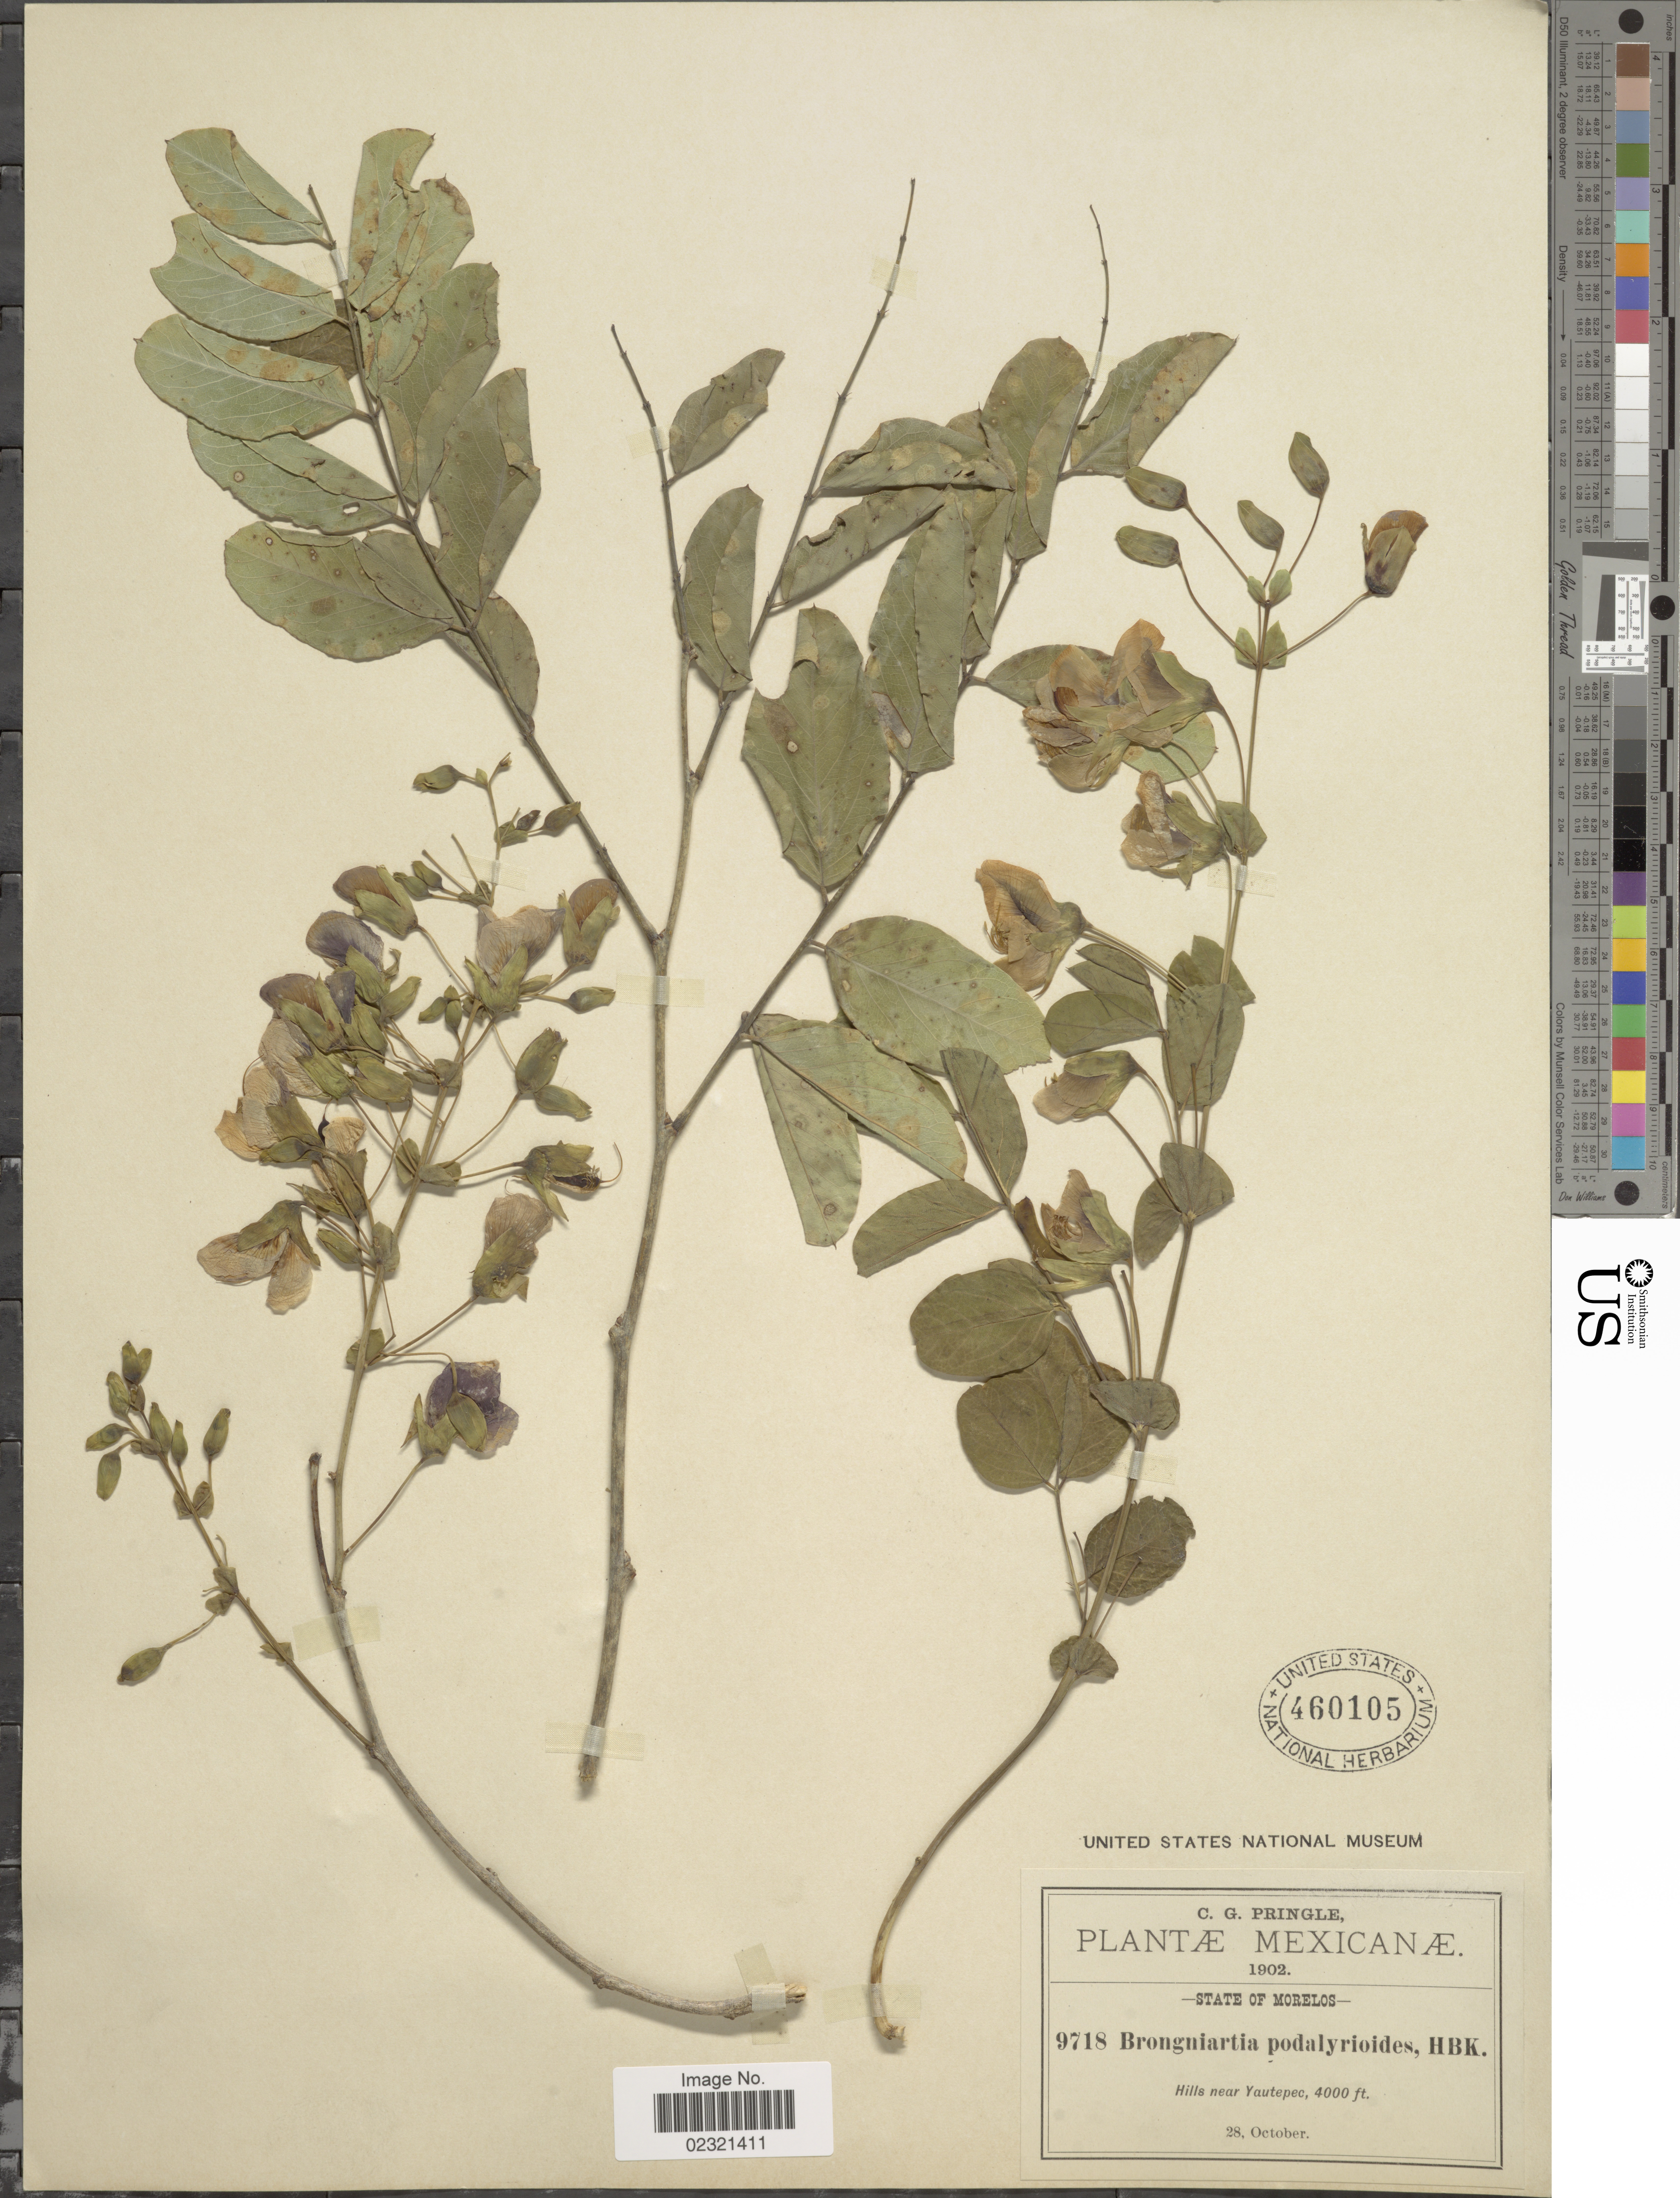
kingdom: Plantae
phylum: Tracheophyta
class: Magnoliopsida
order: Fabales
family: Fabaceae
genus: Brongniartia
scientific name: Brongniartia podalyrioides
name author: Kunth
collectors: C. G. Pringle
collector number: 9718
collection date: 1902-10-28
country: Mexico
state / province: Morelos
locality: Mexicanae. Hills near Yautepec.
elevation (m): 1219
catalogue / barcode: US 460105